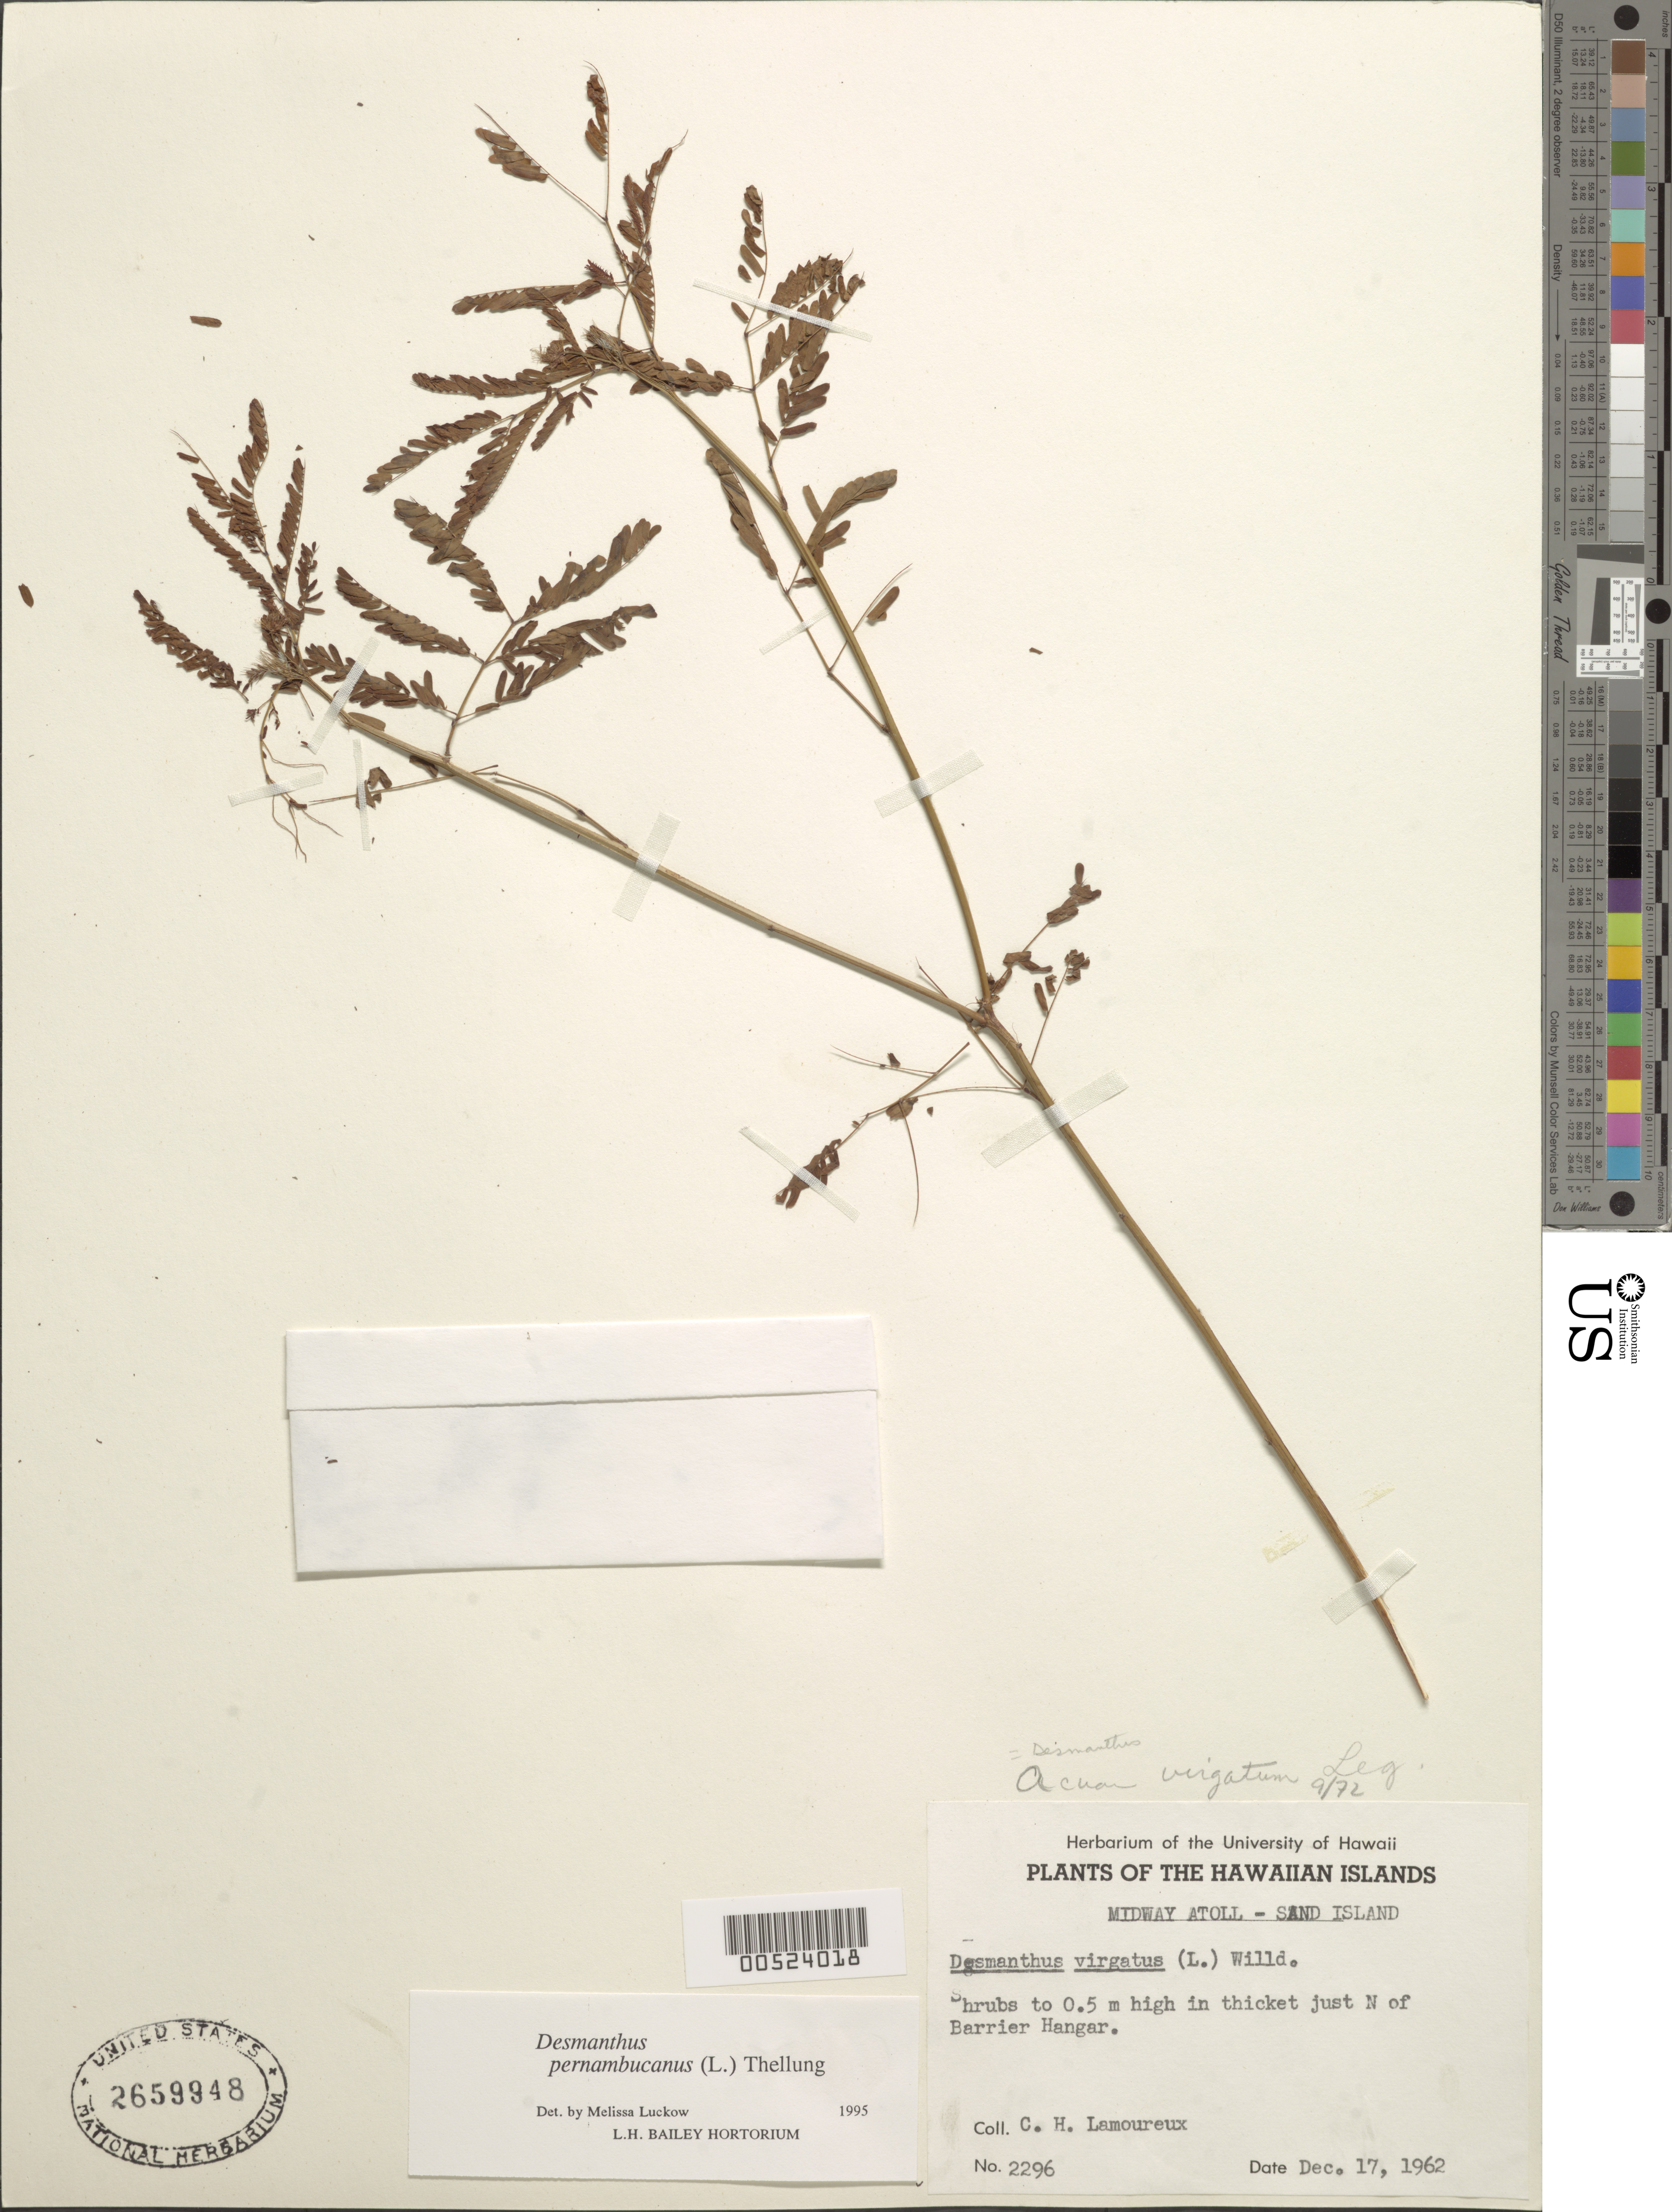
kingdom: Plantae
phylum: Tracheophyta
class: Magnoliopsida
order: Fabales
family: Fabaceae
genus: Desmanthus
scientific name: Desmanthus pernambucanus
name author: (L.) Thell.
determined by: Luckow, M. A.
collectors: C. H. Lamoureux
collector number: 2296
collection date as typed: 17 Dec 1962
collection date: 1962-12-17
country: U.S. Administered Pacific Islands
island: Midway Atoll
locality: Just N of Barrier Hangar, Sand Islet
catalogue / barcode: US 2659948